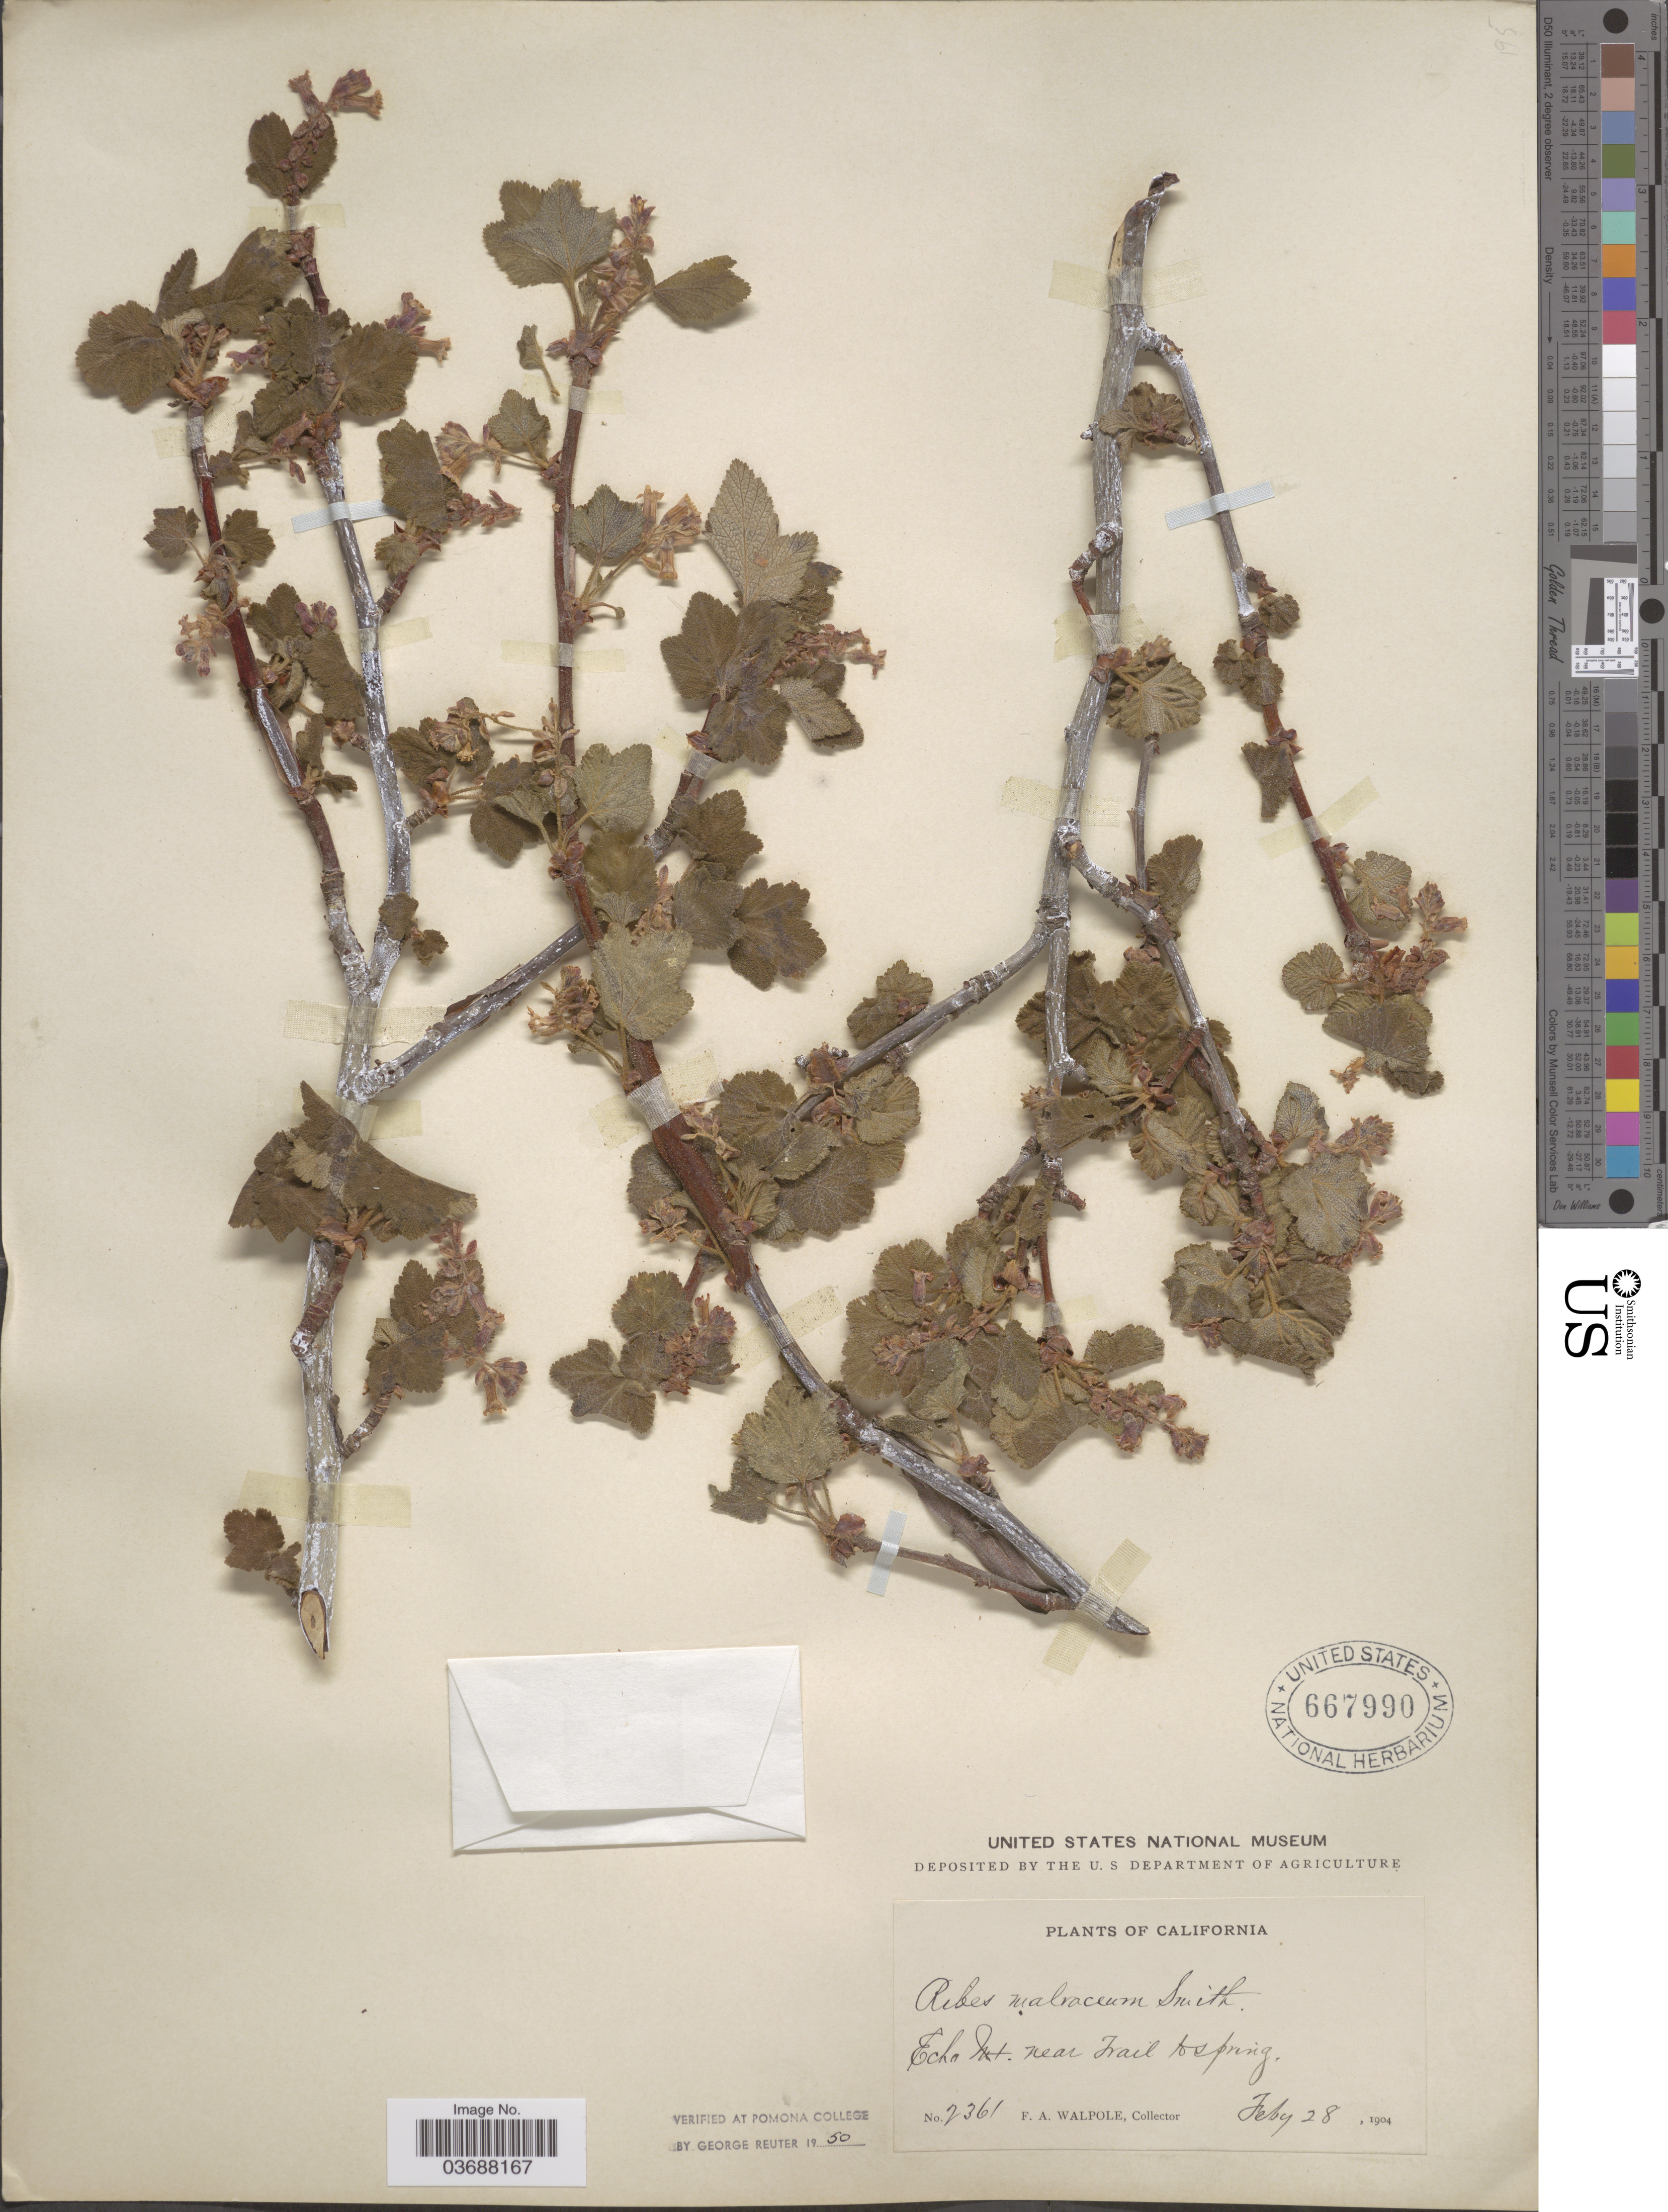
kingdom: Plantae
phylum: Tracheophyta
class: Magnoliopsida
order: Saxifragales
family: Grossulariaceae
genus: Ribes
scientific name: Ribes malvaceum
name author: Sm.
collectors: F. Walpole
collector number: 2361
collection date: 1904-02-28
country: United States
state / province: California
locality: Echo Mt. near trail to spring.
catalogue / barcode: US 667990